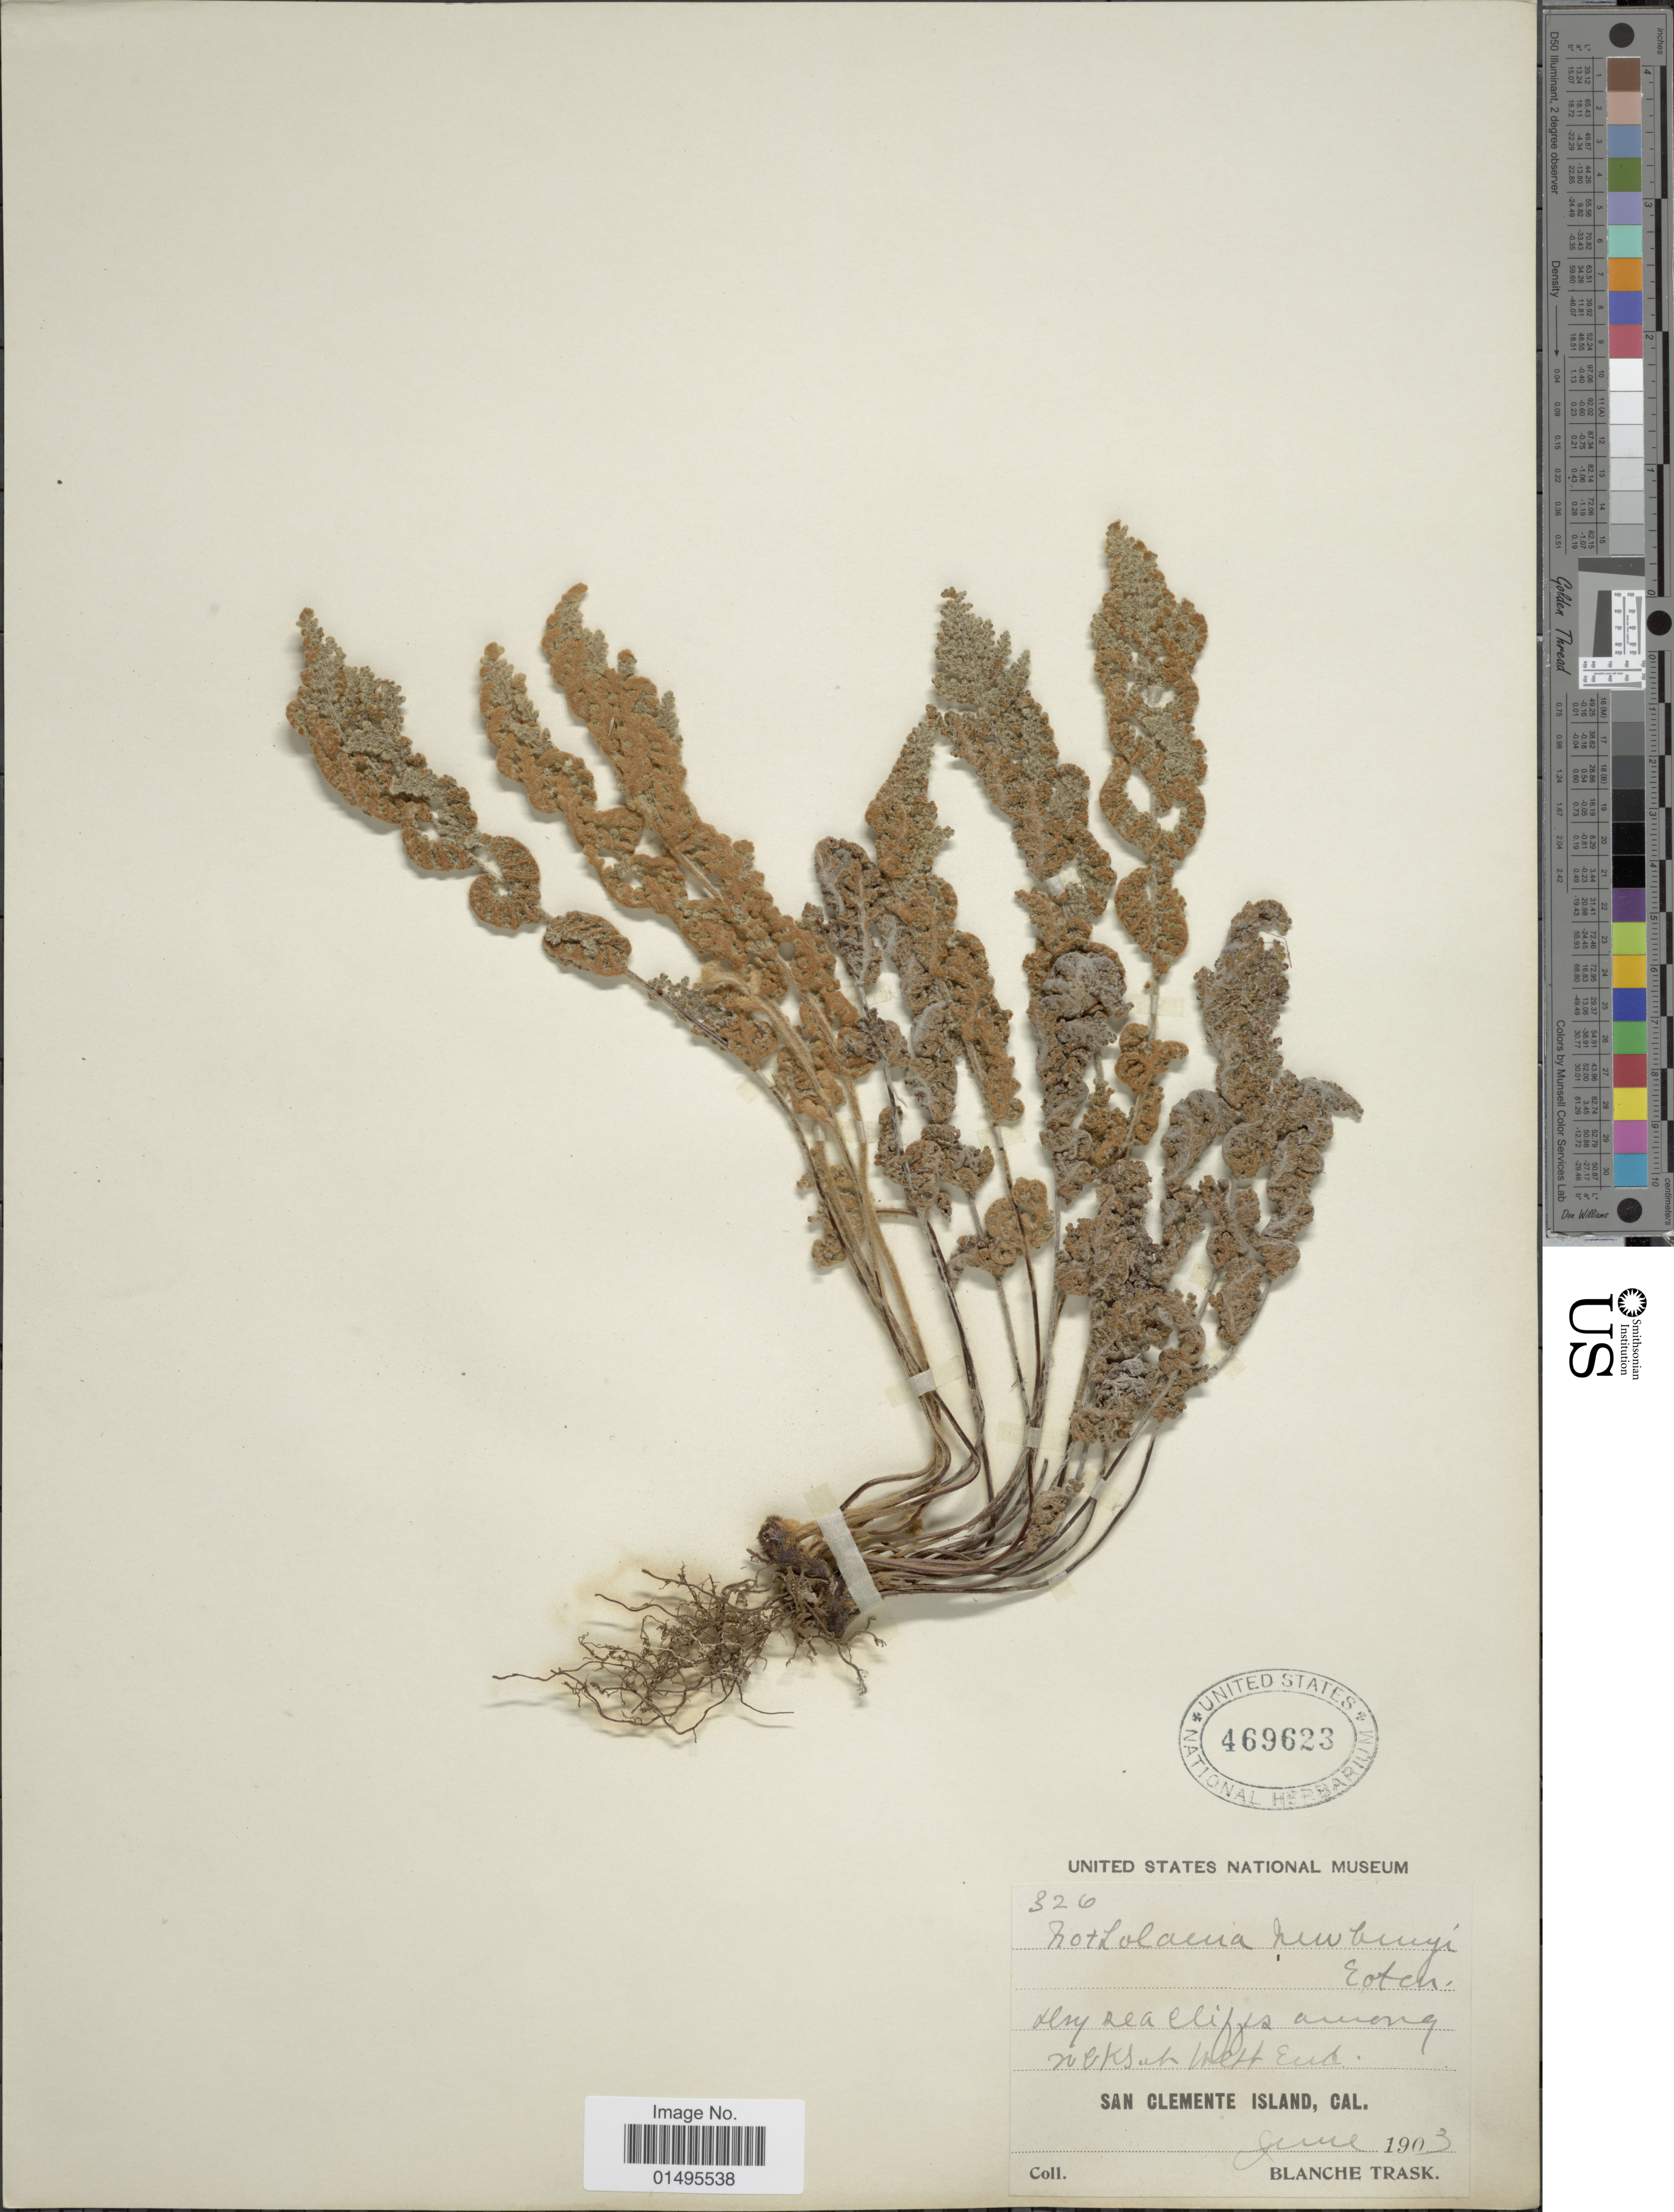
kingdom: Plantae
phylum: Tracheophyta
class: Polypodiopsida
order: Polypodiales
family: Pteridaceae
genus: Notholaena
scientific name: Notholaena newberryi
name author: D.C. Eaton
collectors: B. Trask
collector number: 326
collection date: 1903-06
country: United States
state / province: California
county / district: Los Angeles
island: San Clemente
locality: San Clemente Island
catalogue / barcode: US 469623